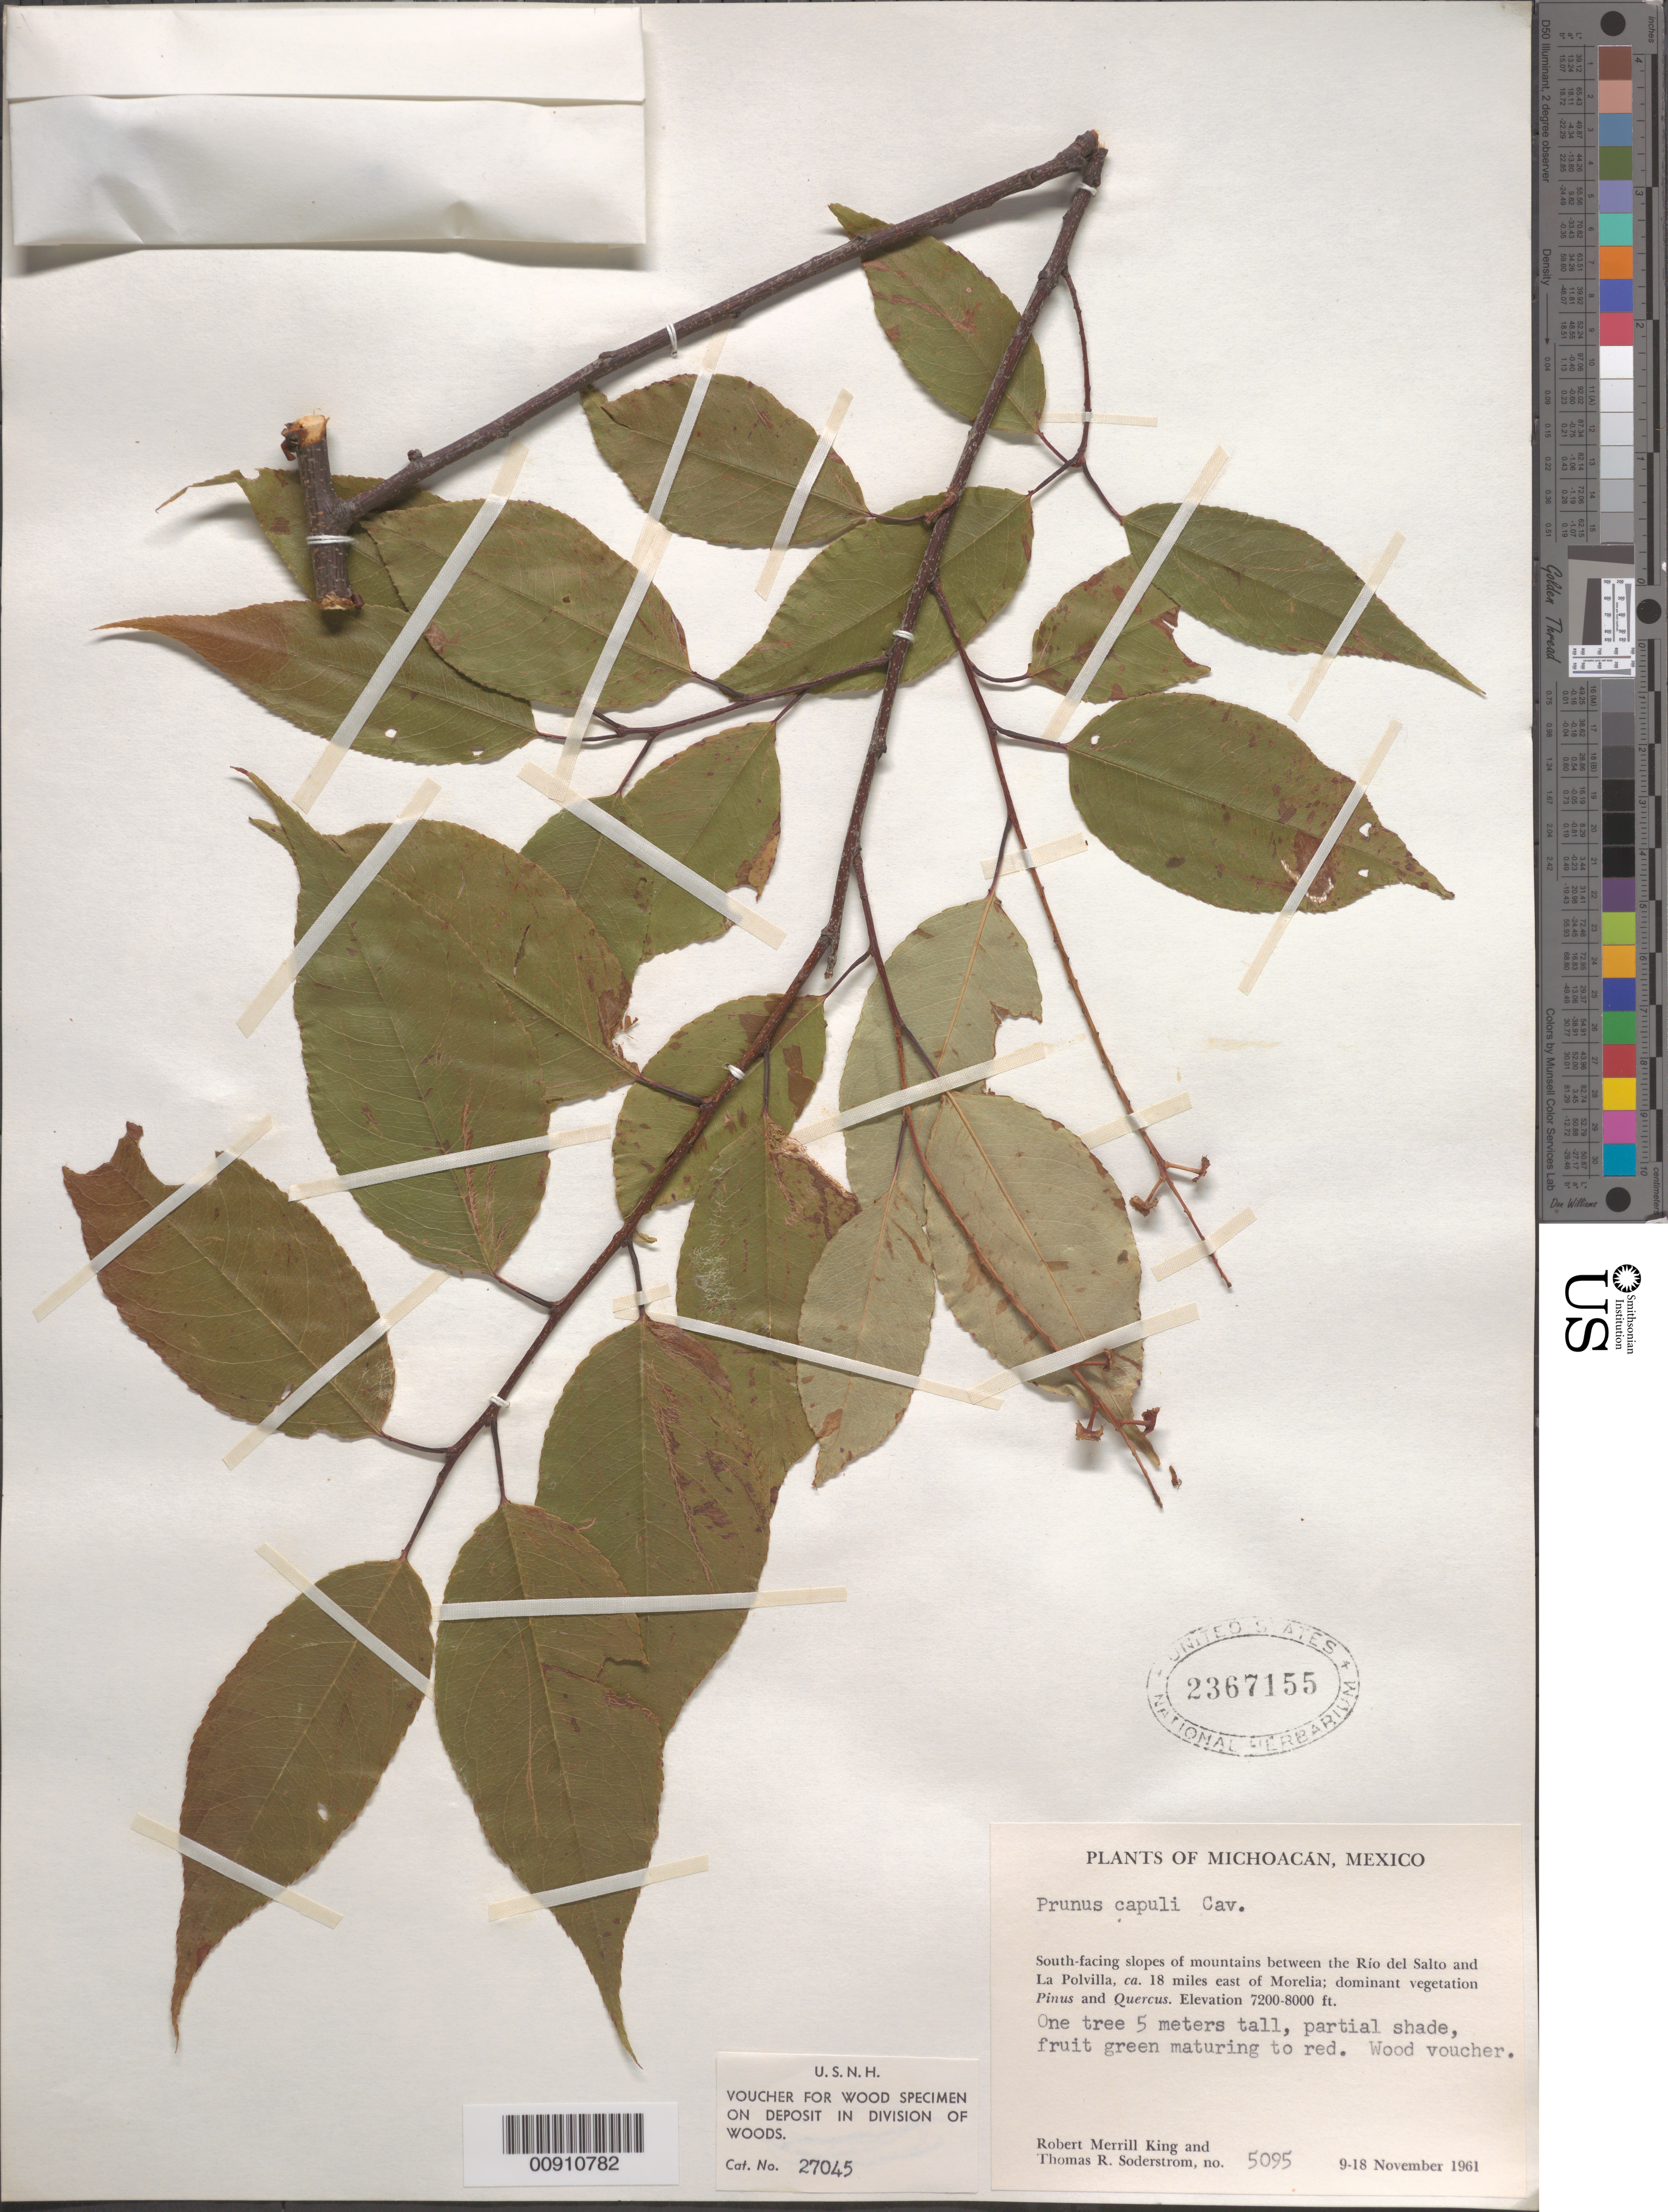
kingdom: Plantae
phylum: Tracheophyta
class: Magnoliopsida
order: Rosales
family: Rosaceae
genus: Prunus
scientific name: Prunus serotina var. salicifolia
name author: (Kunth) Koehne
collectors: R. M. King & T. R. Soderstrom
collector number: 5095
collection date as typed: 09 Nov 1961 to 18 Nov 1961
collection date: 1961-11-09/1961-11-18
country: Mexico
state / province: Michoacán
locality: South-facing slopes of mountains between the Río del Salto and La Polvilla, ca. 18 miles east of Morelia.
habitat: Partial shade. Dominant vegetation Pinus and Quercus.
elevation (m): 2195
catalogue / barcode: US 2367155